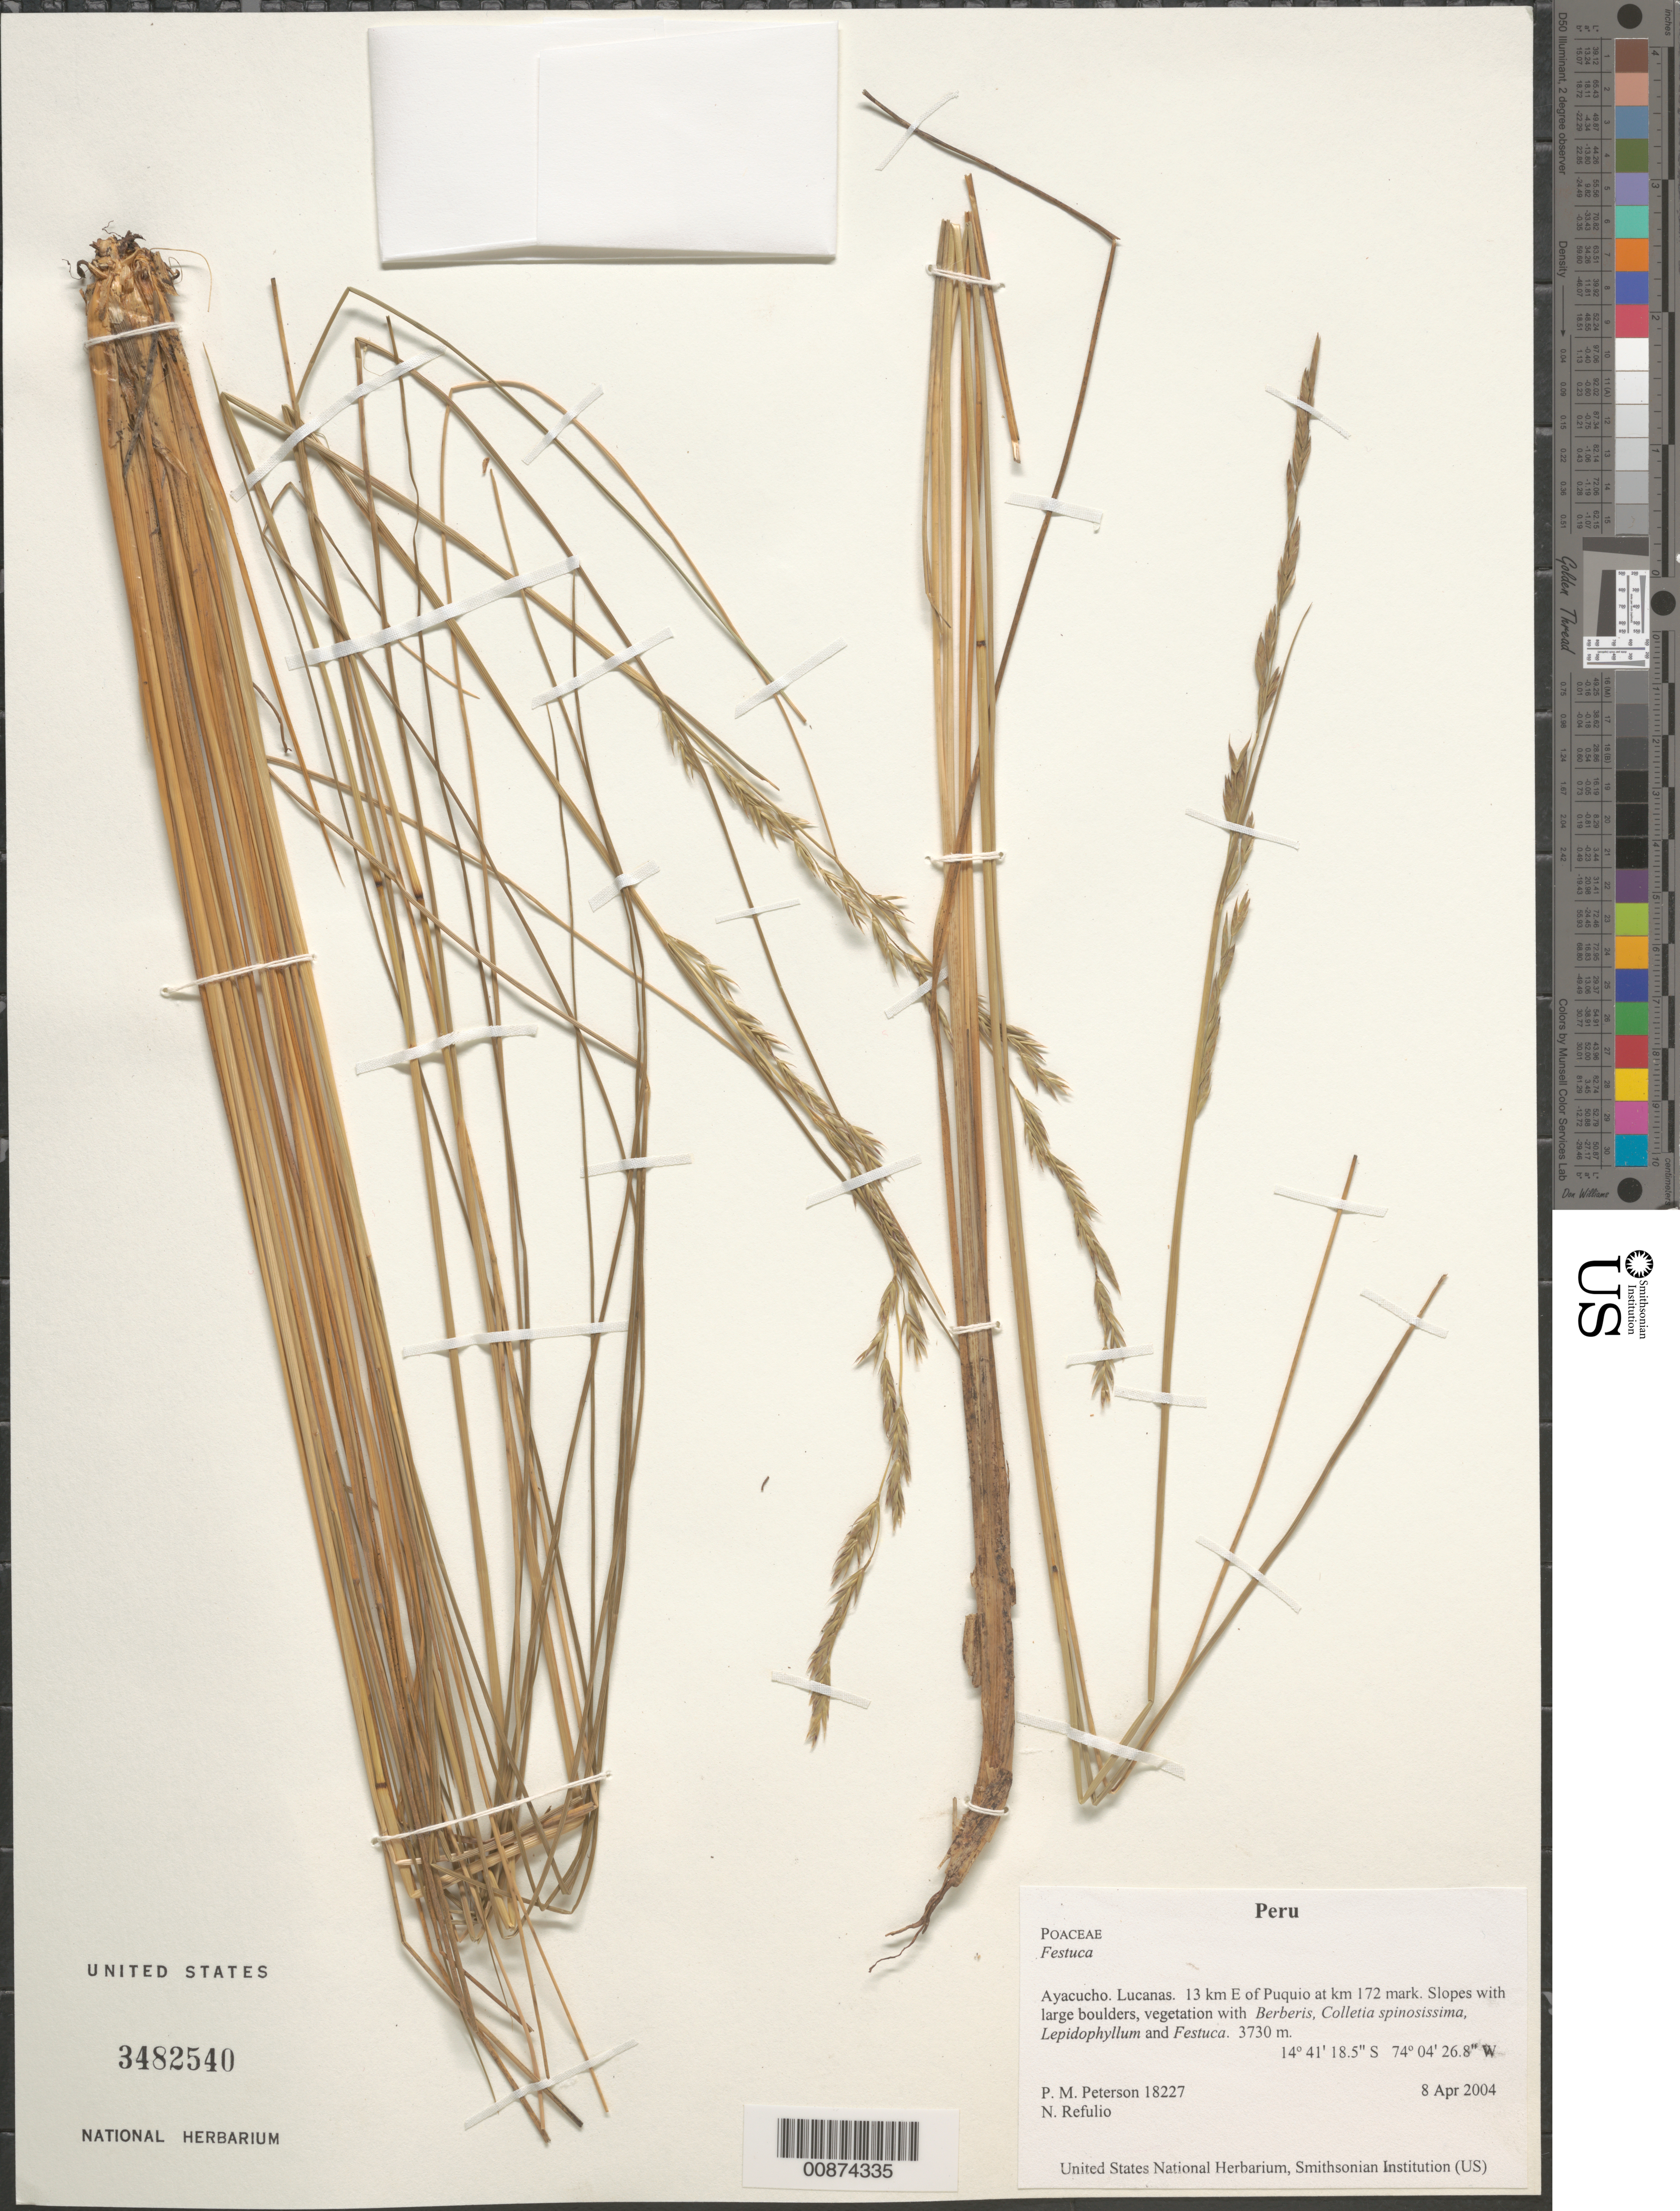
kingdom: Plantae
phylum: Tracheophyta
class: Liliopsida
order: Poales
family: Poaceae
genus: Festuca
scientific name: Festuca sp.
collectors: P. M. Peterson & N. Refulio-Rodríguez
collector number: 18227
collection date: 2004-04-08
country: Peru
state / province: Ayacucho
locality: Lucanas. 13 km E of Puquio at km 172 mark.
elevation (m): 3730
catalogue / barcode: US 3482540